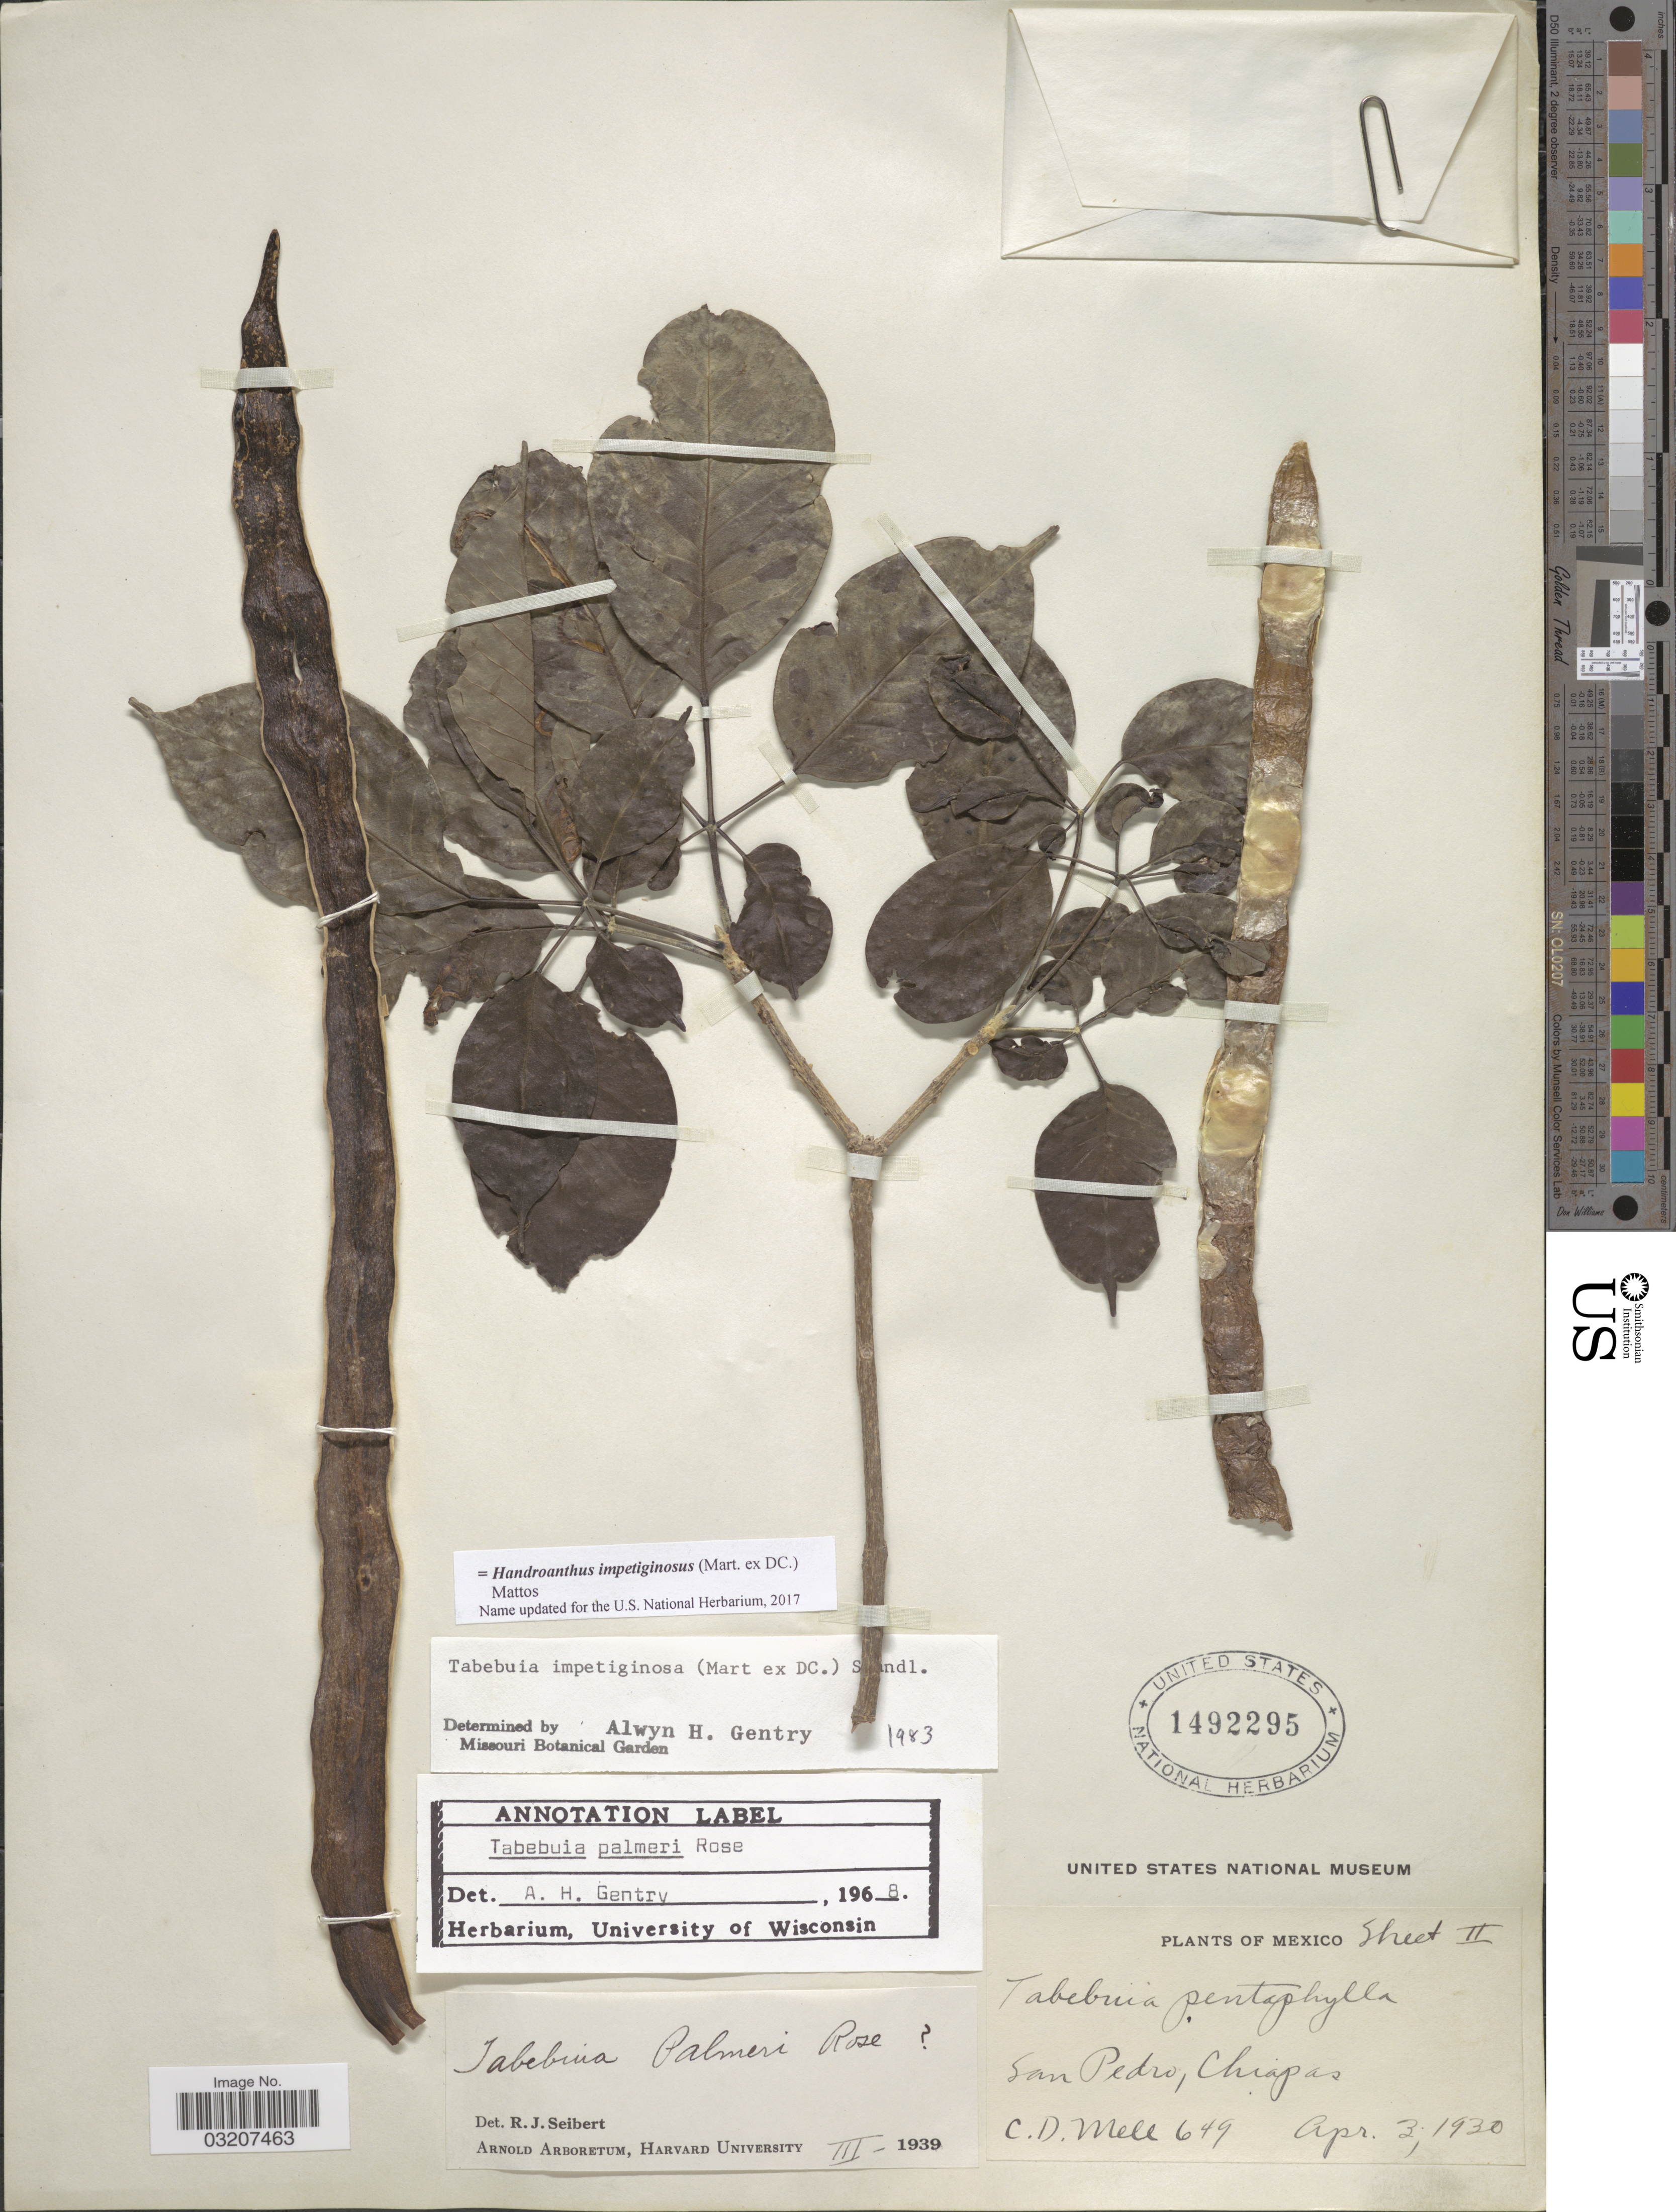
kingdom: Plantae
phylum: Tracheophyta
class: Magnoliopsida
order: Lamiales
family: Bignoniaceae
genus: Handroanthus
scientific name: Handroanthus impetiginosus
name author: (Mart. ex DC.) Mattos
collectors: C. D. Mell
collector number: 649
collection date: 1930-04-03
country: Mexico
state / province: Chiapas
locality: San Pedro.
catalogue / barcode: US 1492295